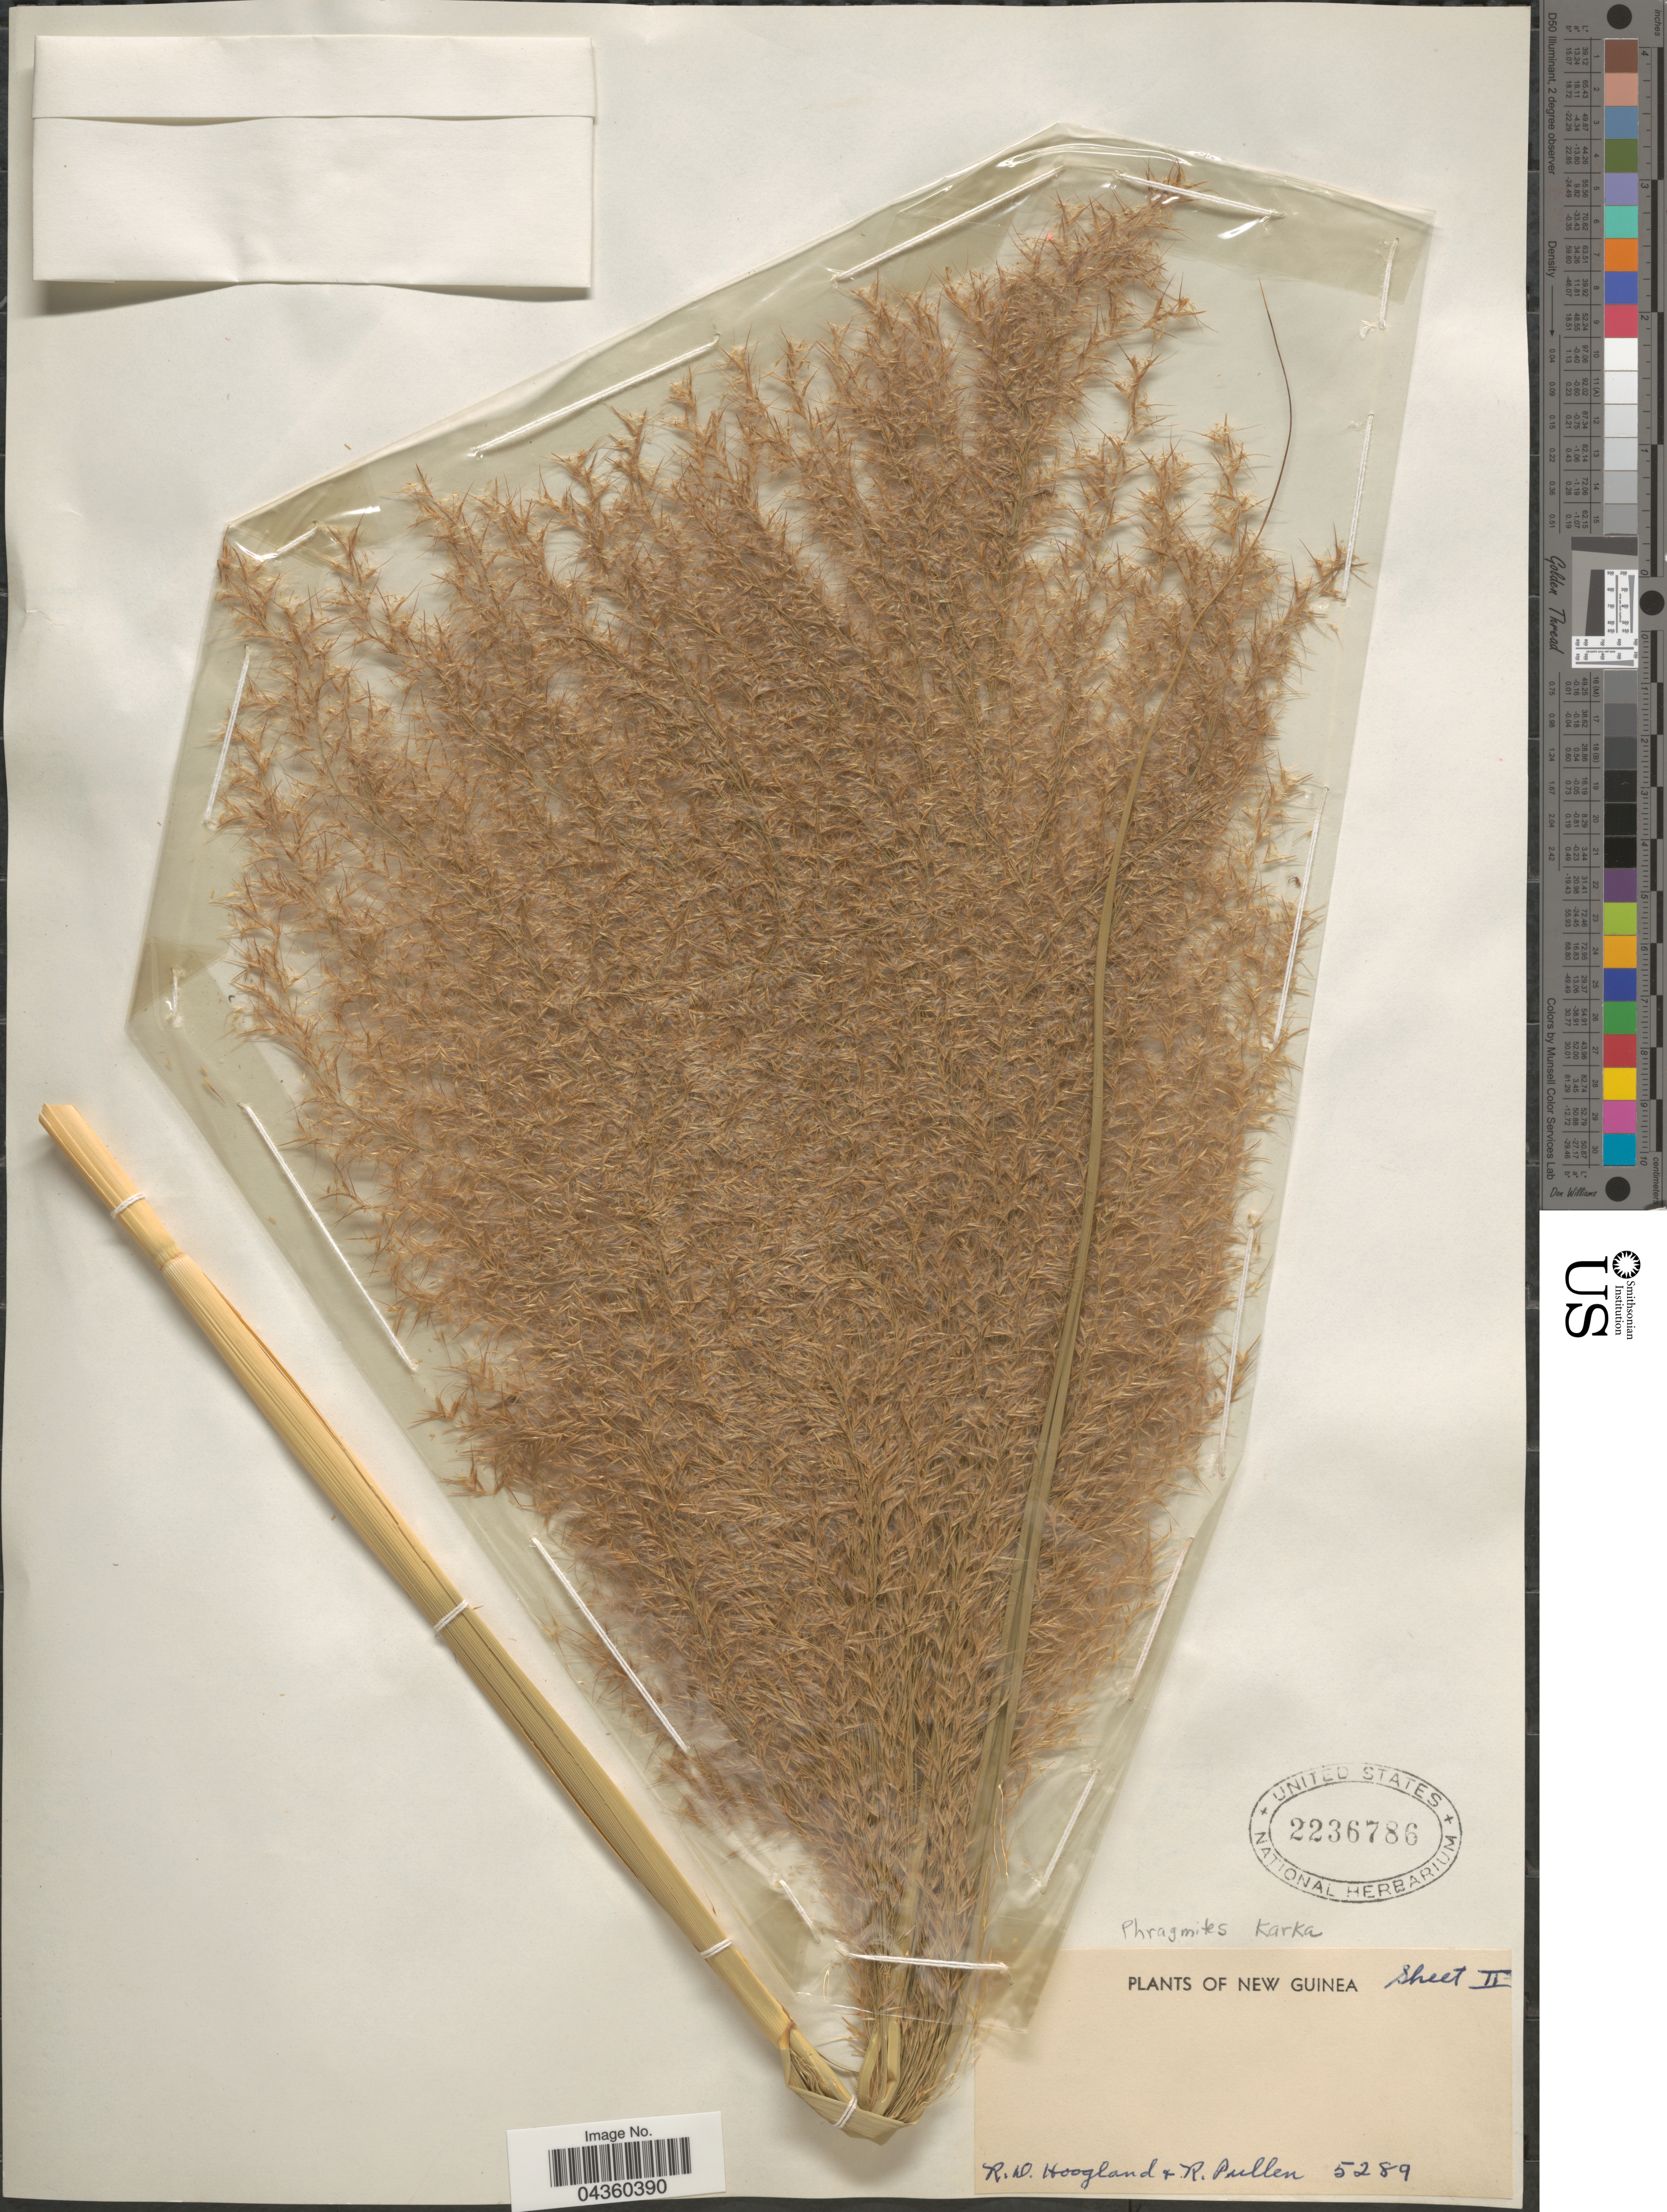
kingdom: Plantae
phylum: Tracheophyta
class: Liliopsida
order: Poales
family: Poaceae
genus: Phragmites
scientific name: Phragmites karka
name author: (Retz.) Trin. ex Steud.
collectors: R. D. Hoogland & R. Pullen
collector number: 5289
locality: New Guinea.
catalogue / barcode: US 2236786